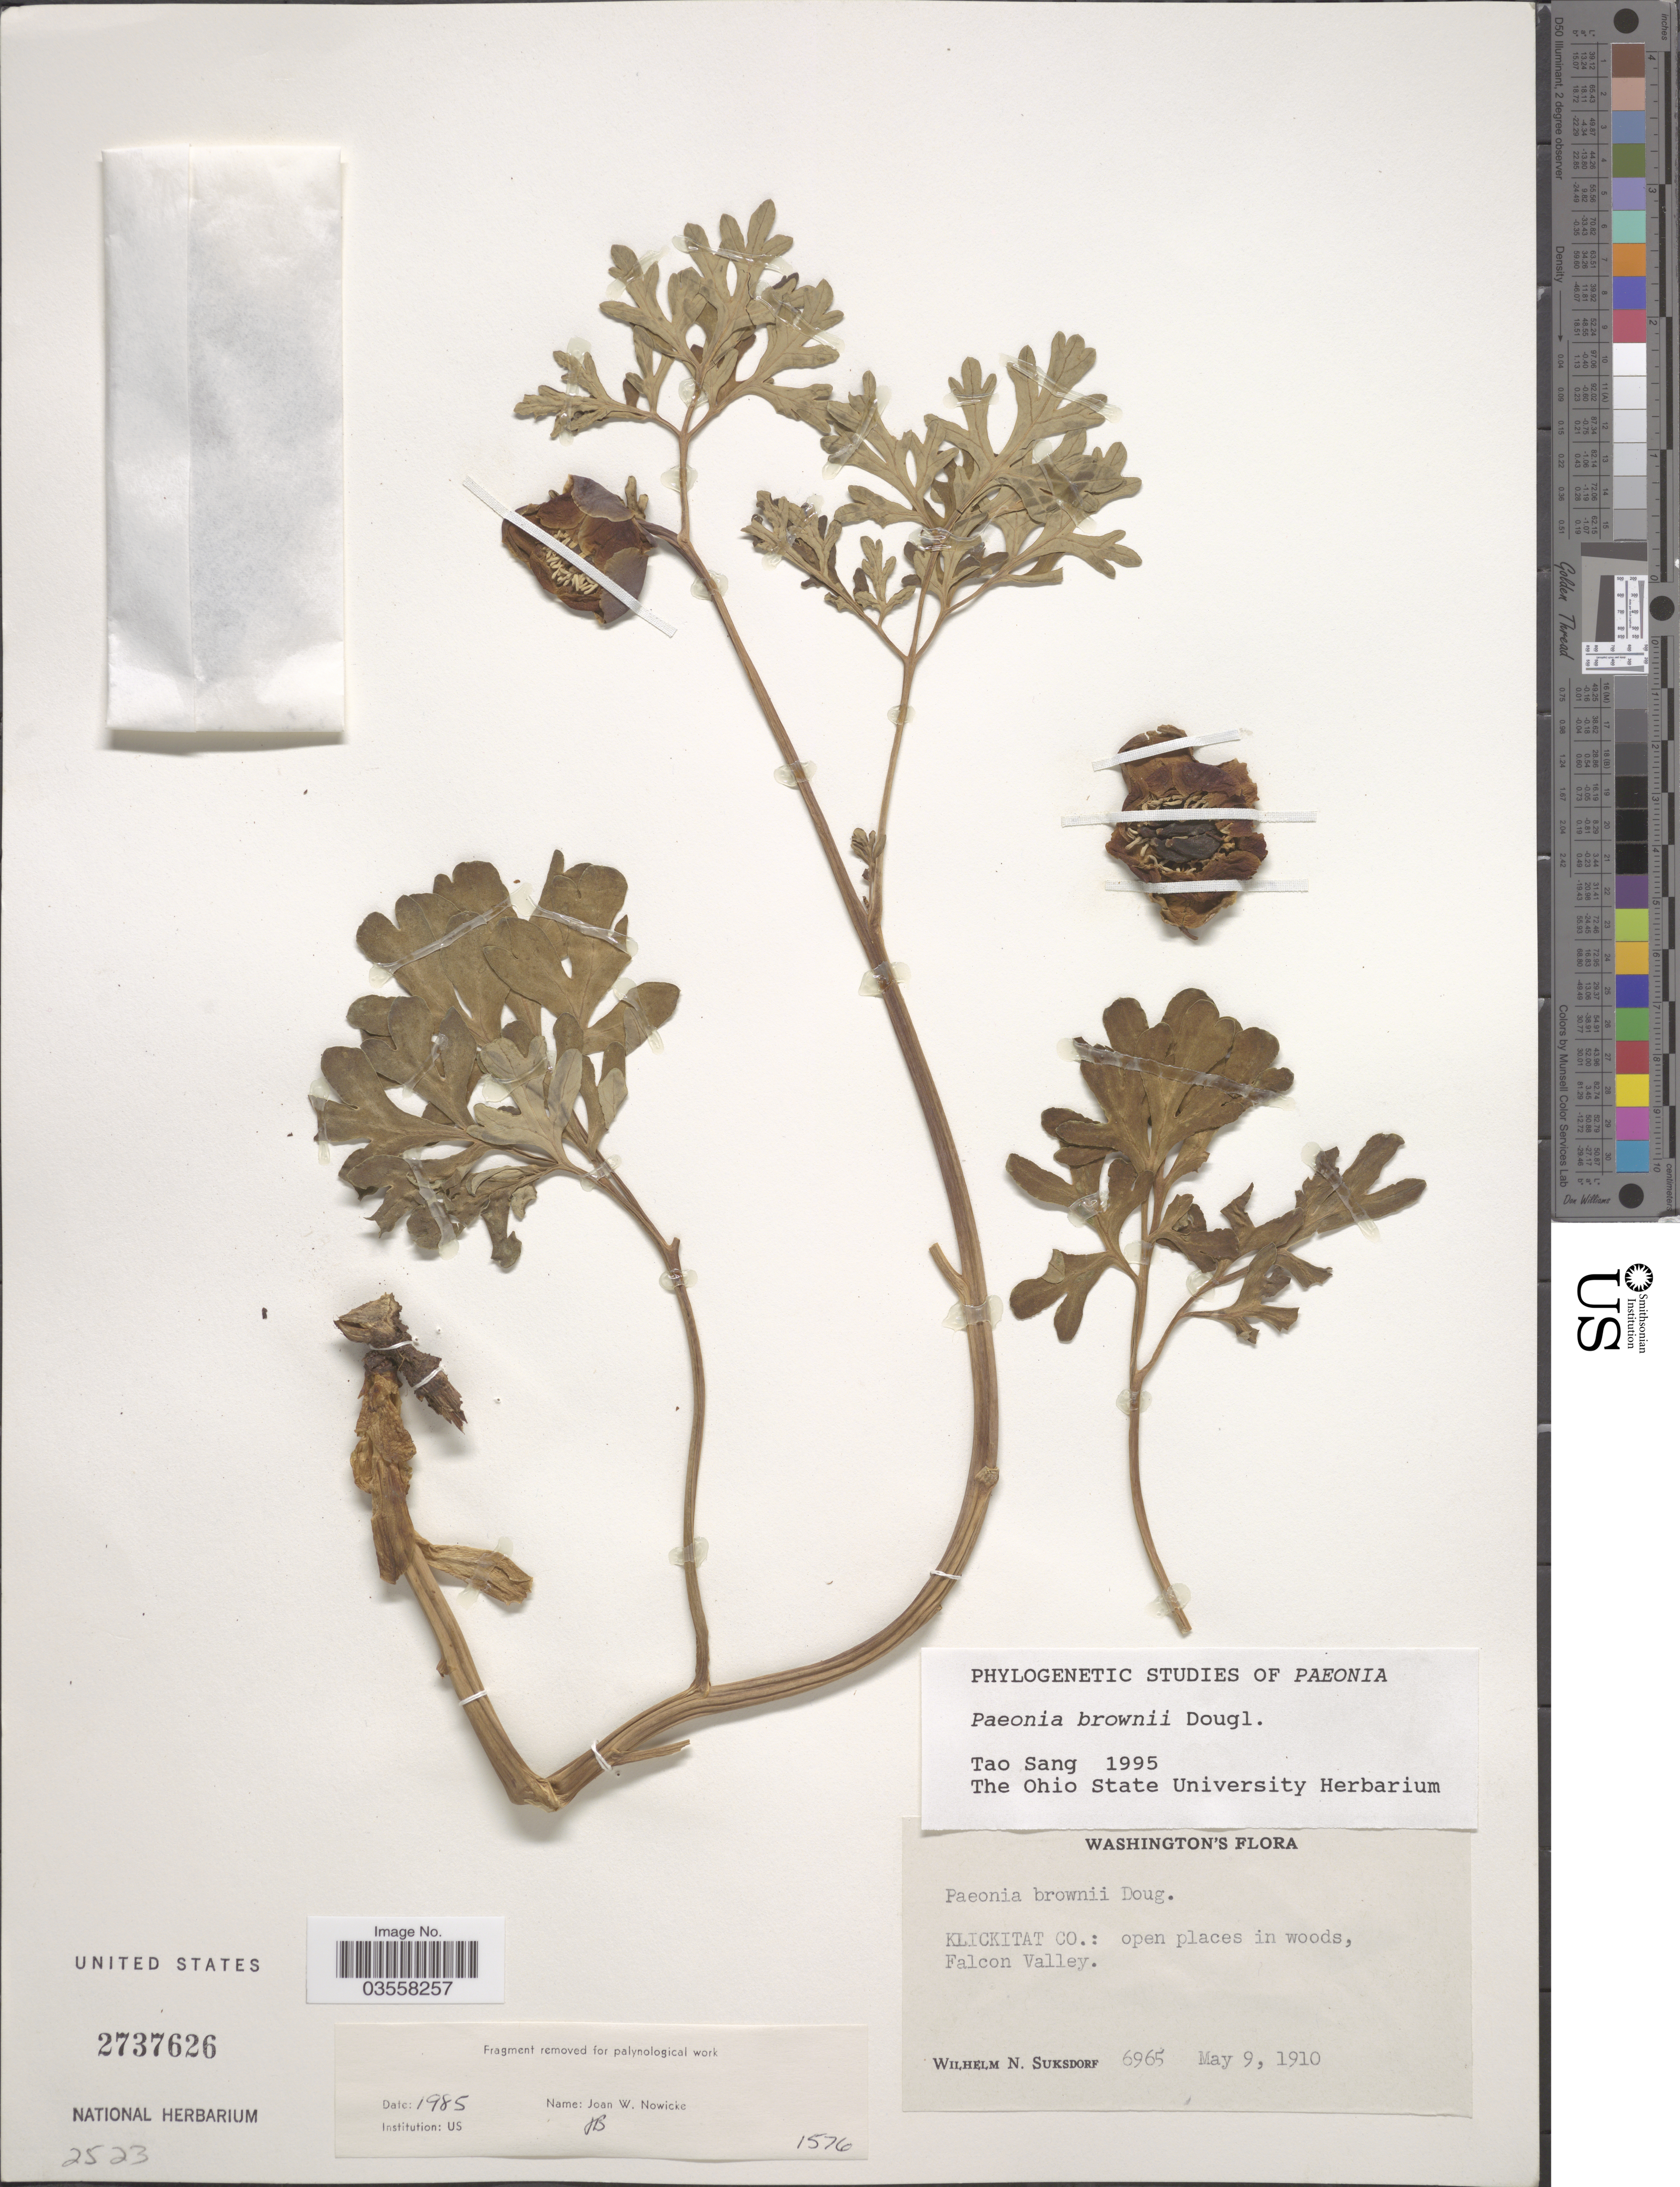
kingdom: Plantae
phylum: Tracheophyta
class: Magnoliopsida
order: Saxifragales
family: Paeoniaceae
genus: Paeonia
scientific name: Paeonia brownii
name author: Douglas ex Hook.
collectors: W. N. Suksdorf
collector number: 6965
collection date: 1910-05-09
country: United States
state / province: Washington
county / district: Klickitat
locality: Klickitat Co.: open places in woods, Falcon Valley.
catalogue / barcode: US 2737626